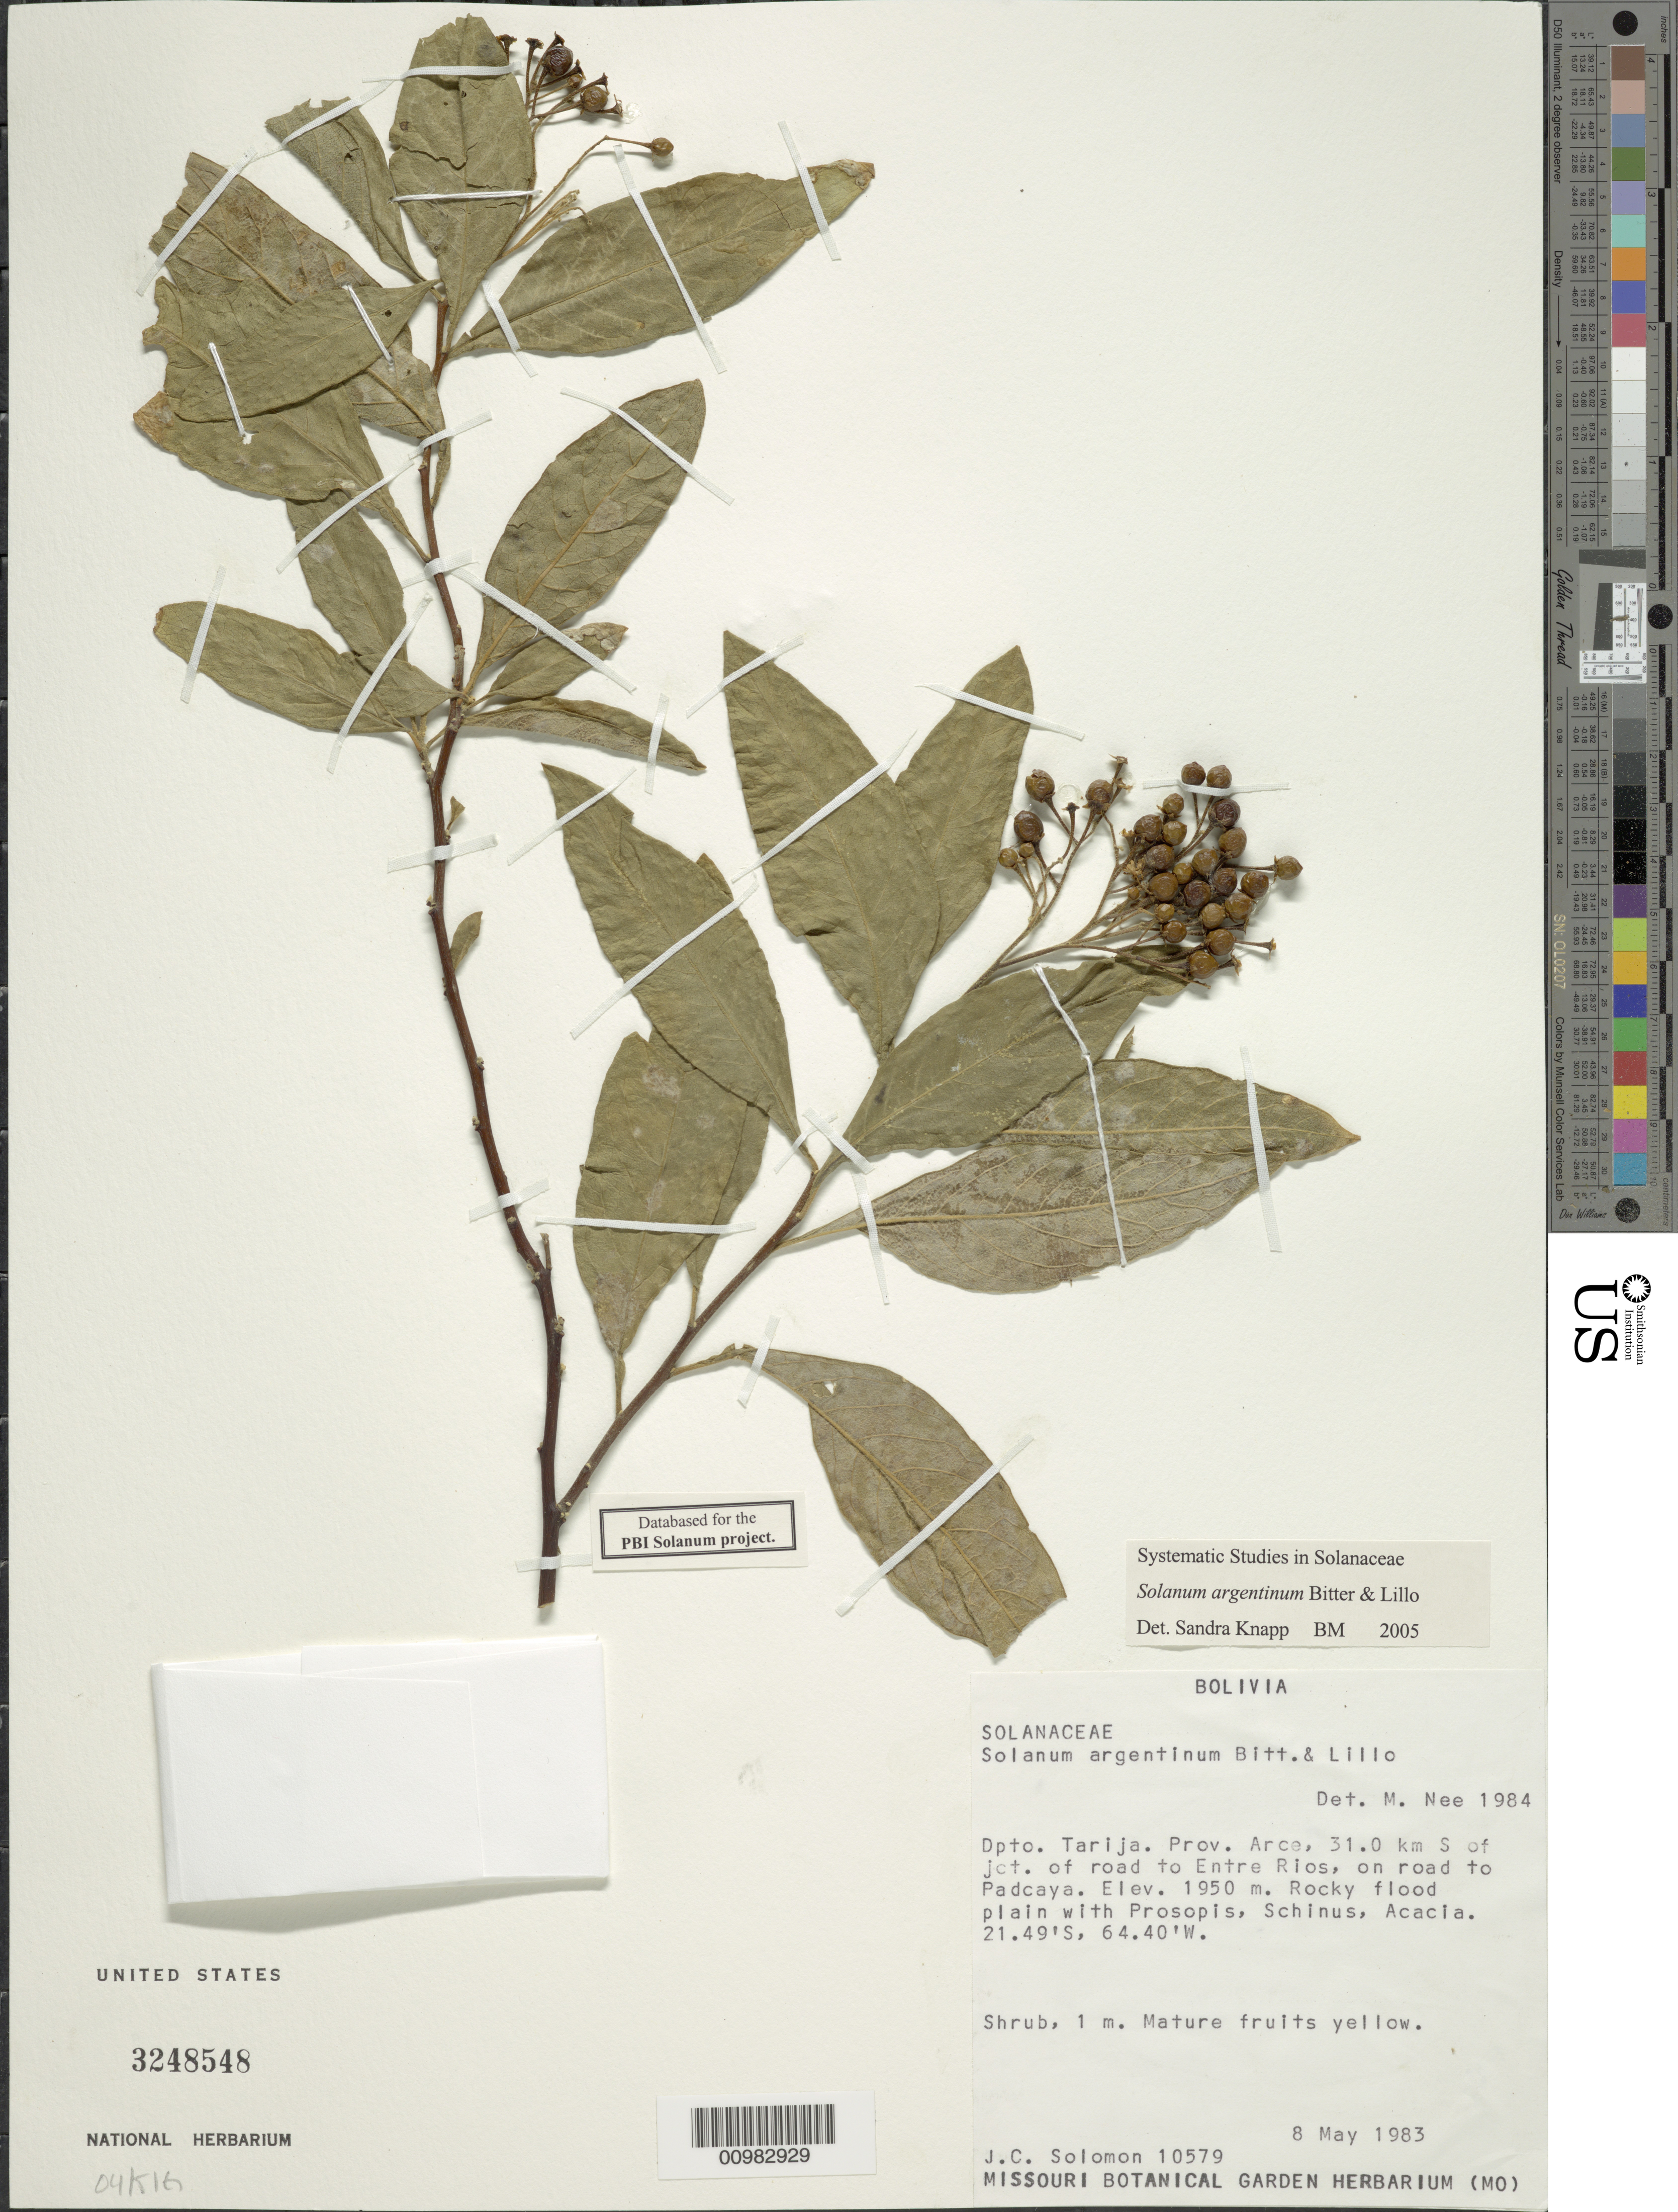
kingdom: Plantae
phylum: Tracheophyta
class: Magnoliopsida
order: Solanales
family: Solanaceae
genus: Solanum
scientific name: Solanum argentinum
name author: Bitter & Lillo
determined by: Knapp, S. D.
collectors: M. Nee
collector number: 44597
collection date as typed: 21 Jan 1994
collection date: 1994-01-21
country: Bolivia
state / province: Santa Cruz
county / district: Andrés Ibáñez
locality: Basilio, on road from Santa Cruz to Camiri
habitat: along road and railroad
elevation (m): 500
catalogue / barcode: US 3336328